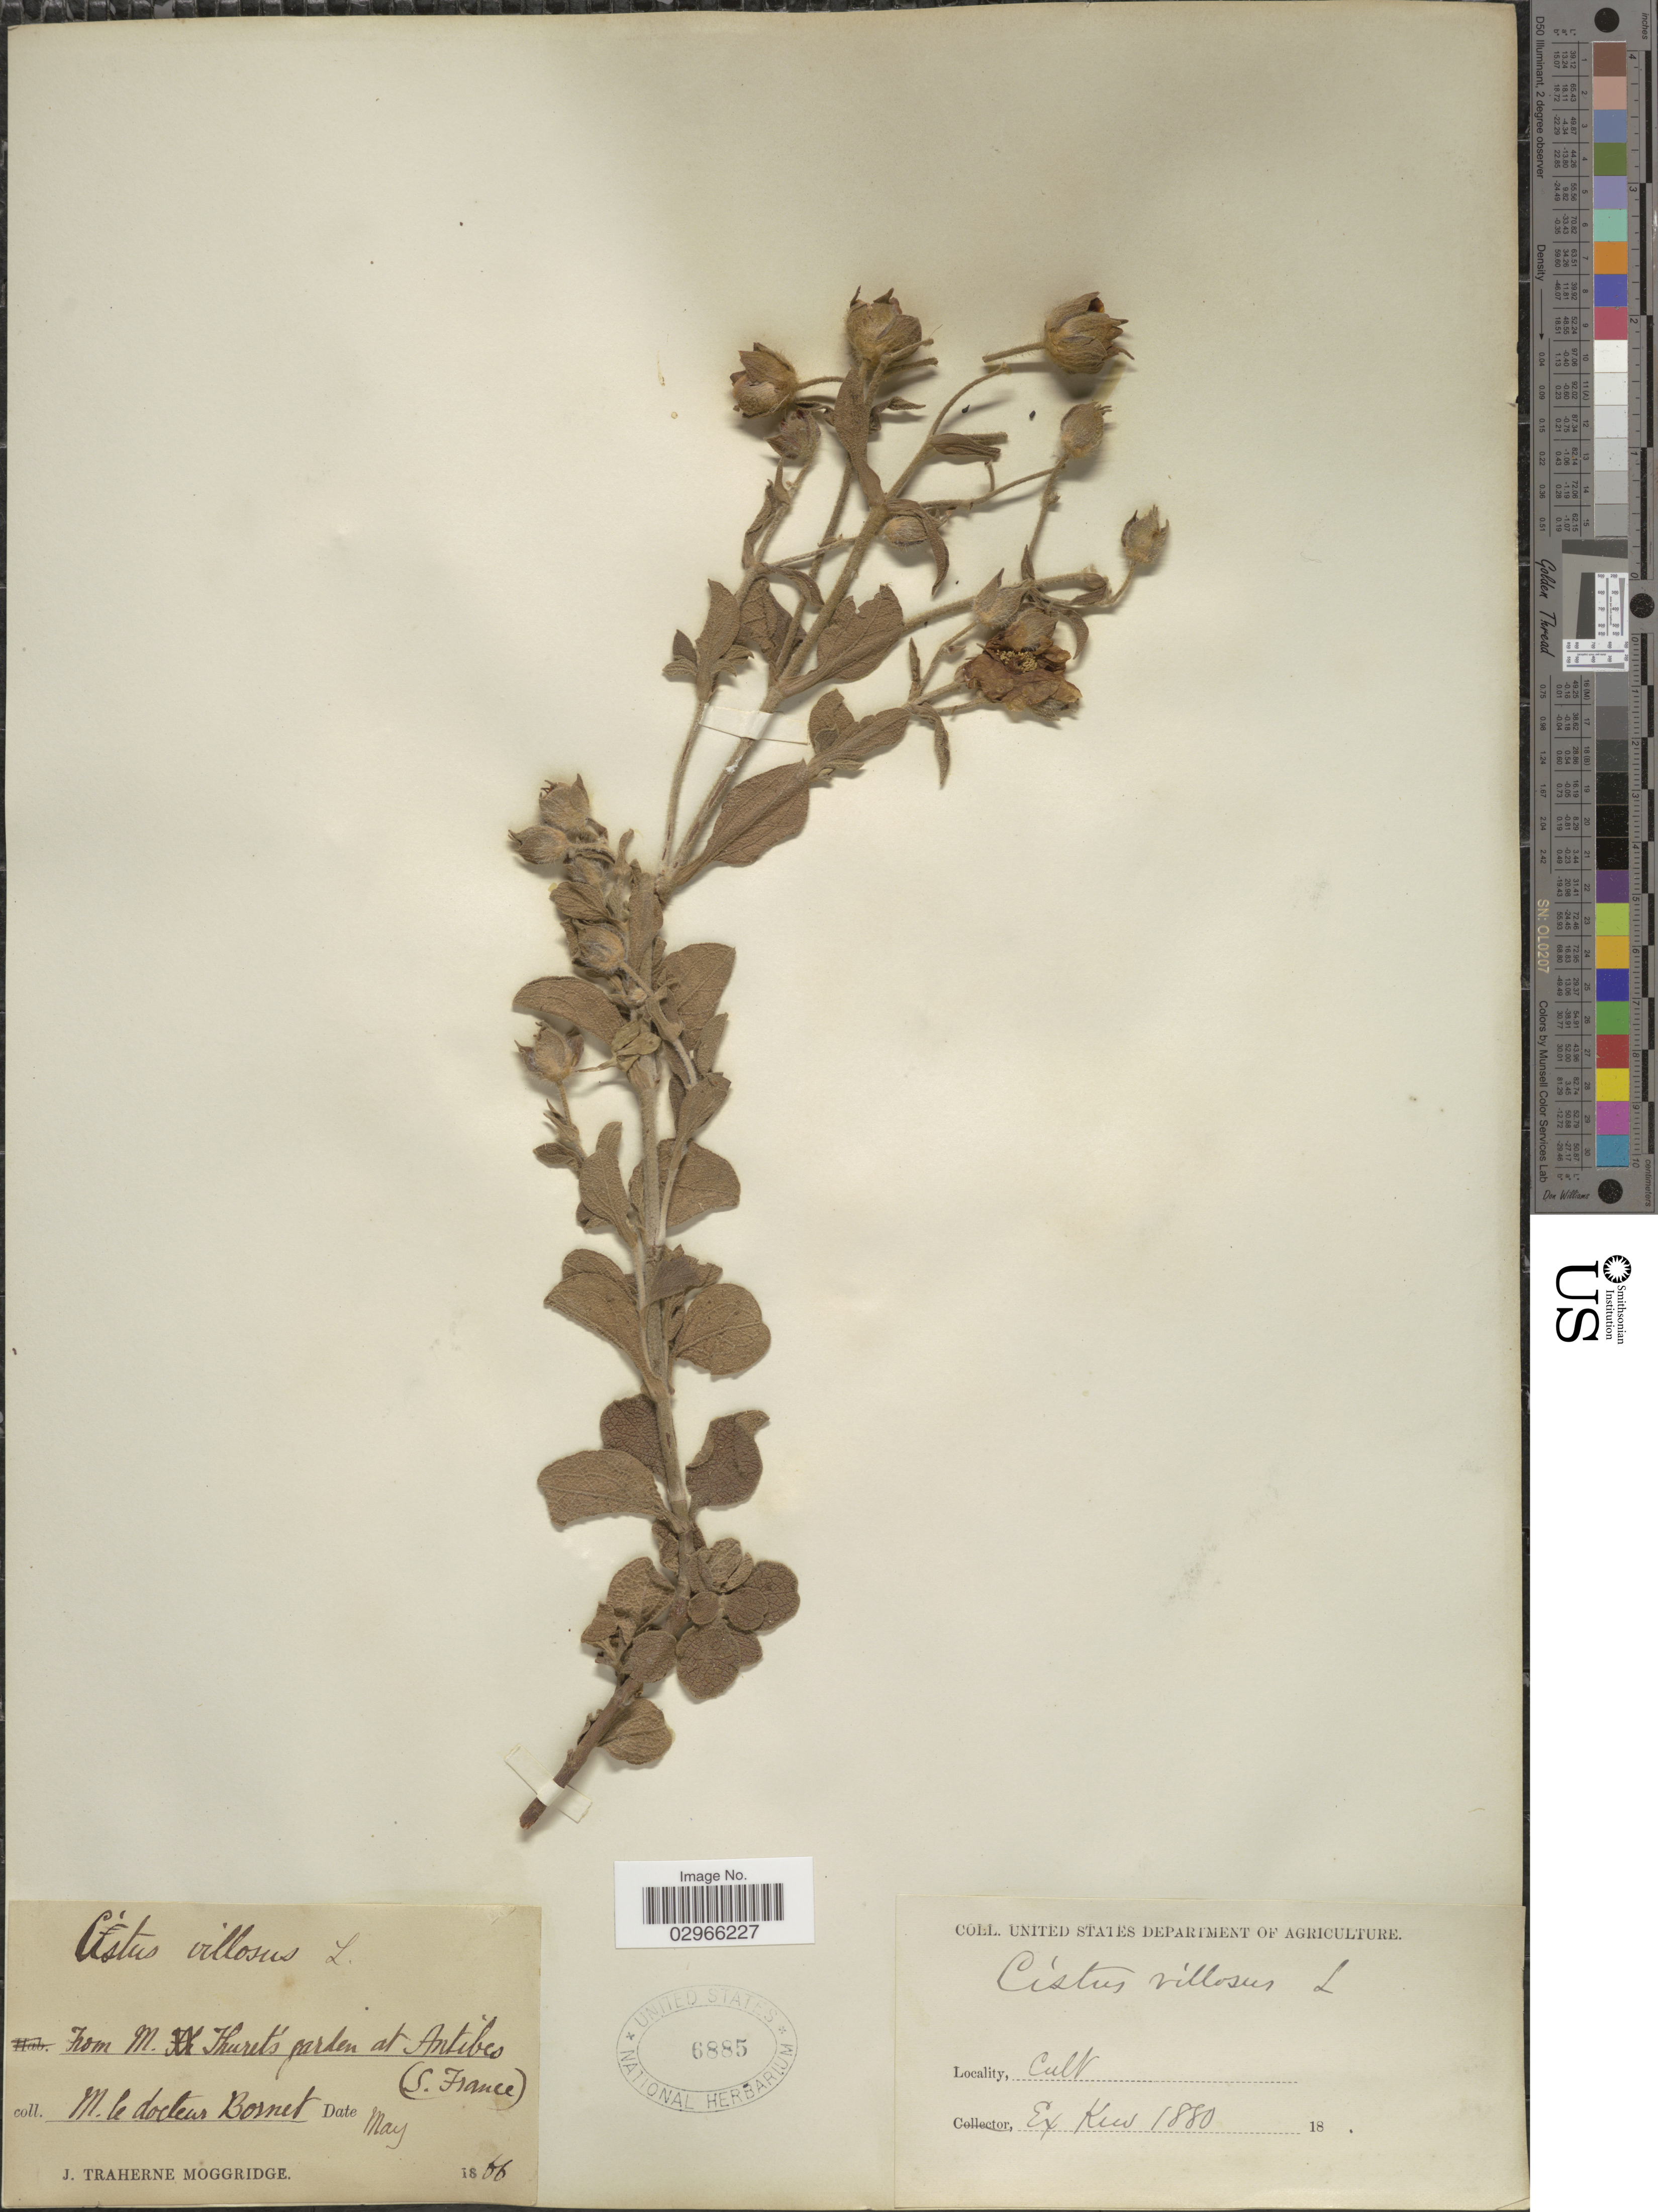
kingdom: Plantae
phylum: Tracheophyta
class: Magnoliopsida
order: Malvales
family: Cistaceae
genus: Cistus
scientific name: Cistus villosus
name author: L.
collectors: -- Bornet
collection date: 1866-05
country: France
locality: M. Thuret's garden at Antibes (S. France).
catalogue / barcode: US 6885